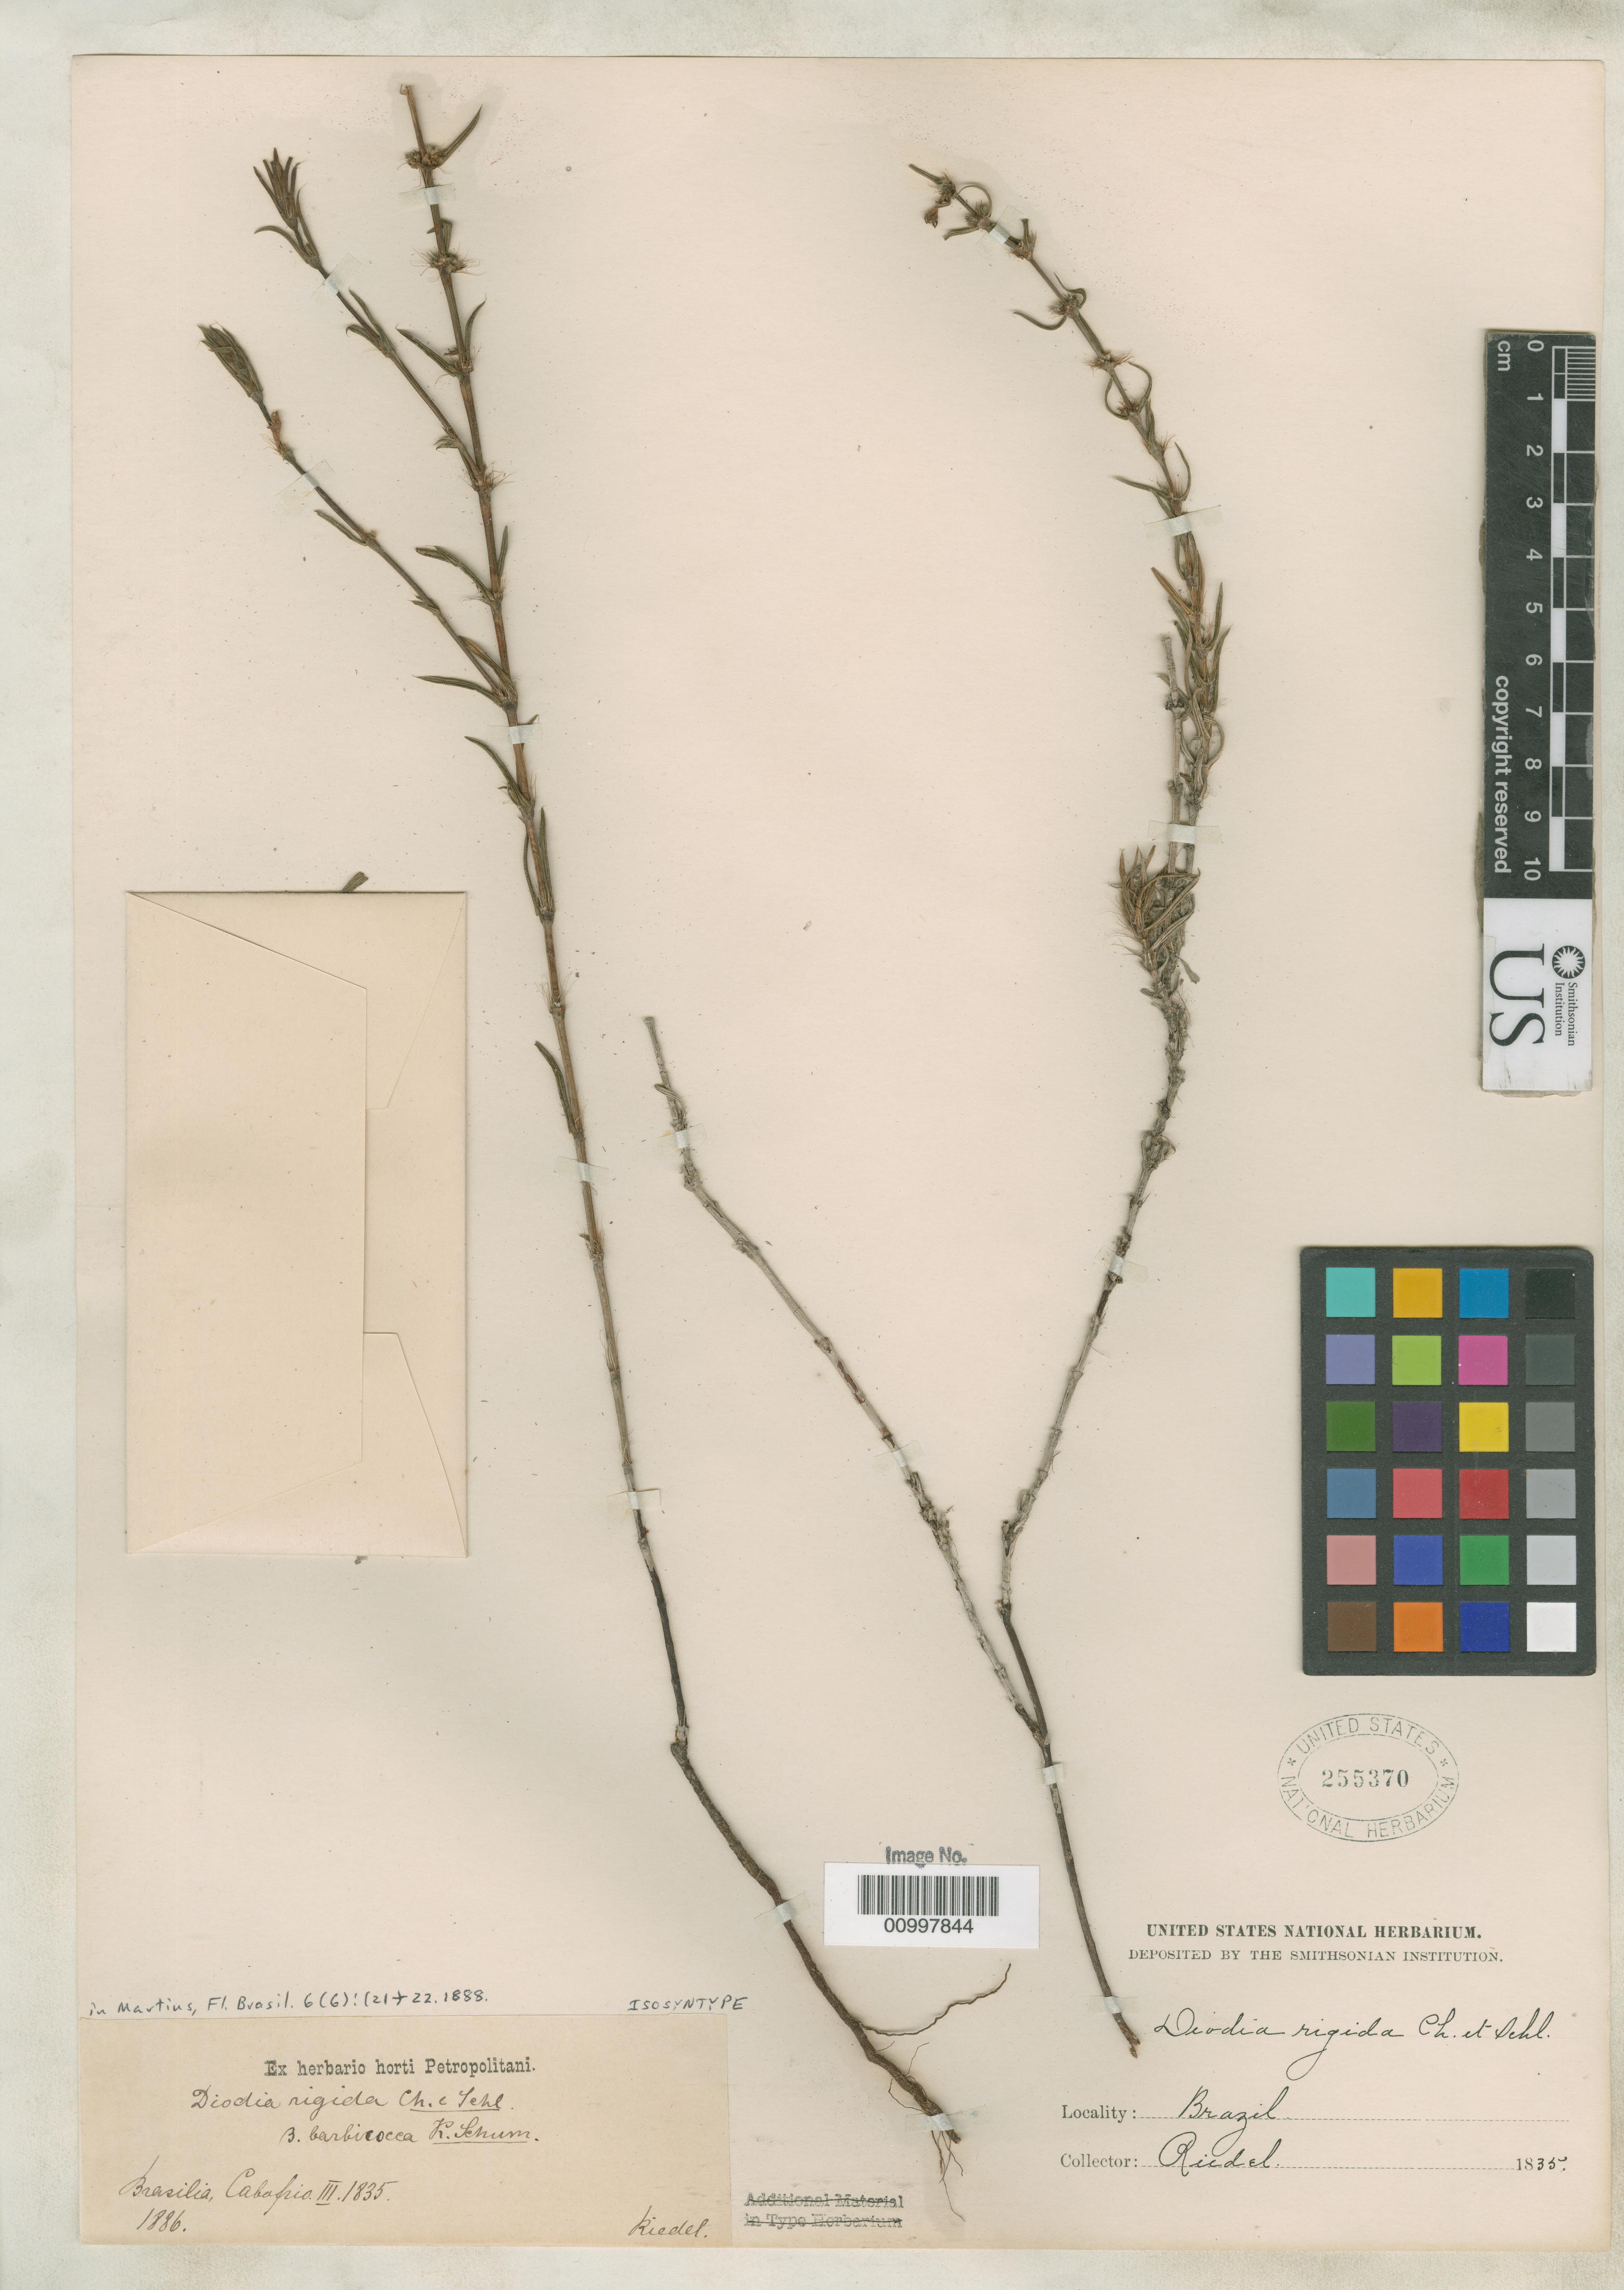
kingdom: Plantae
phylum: Tracheophyta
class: Magnoliopsida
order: Gentianales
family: Rubiaceae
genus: Diodia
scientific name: Diodia rigida var. barbicocca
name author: K. Schum. in Mart.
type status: Isosyntype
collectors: L. Riedel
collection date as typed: Mar 1835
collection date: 1835-03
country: Brazil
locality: Brasilia, Cabofrio.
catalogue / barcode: US 255370